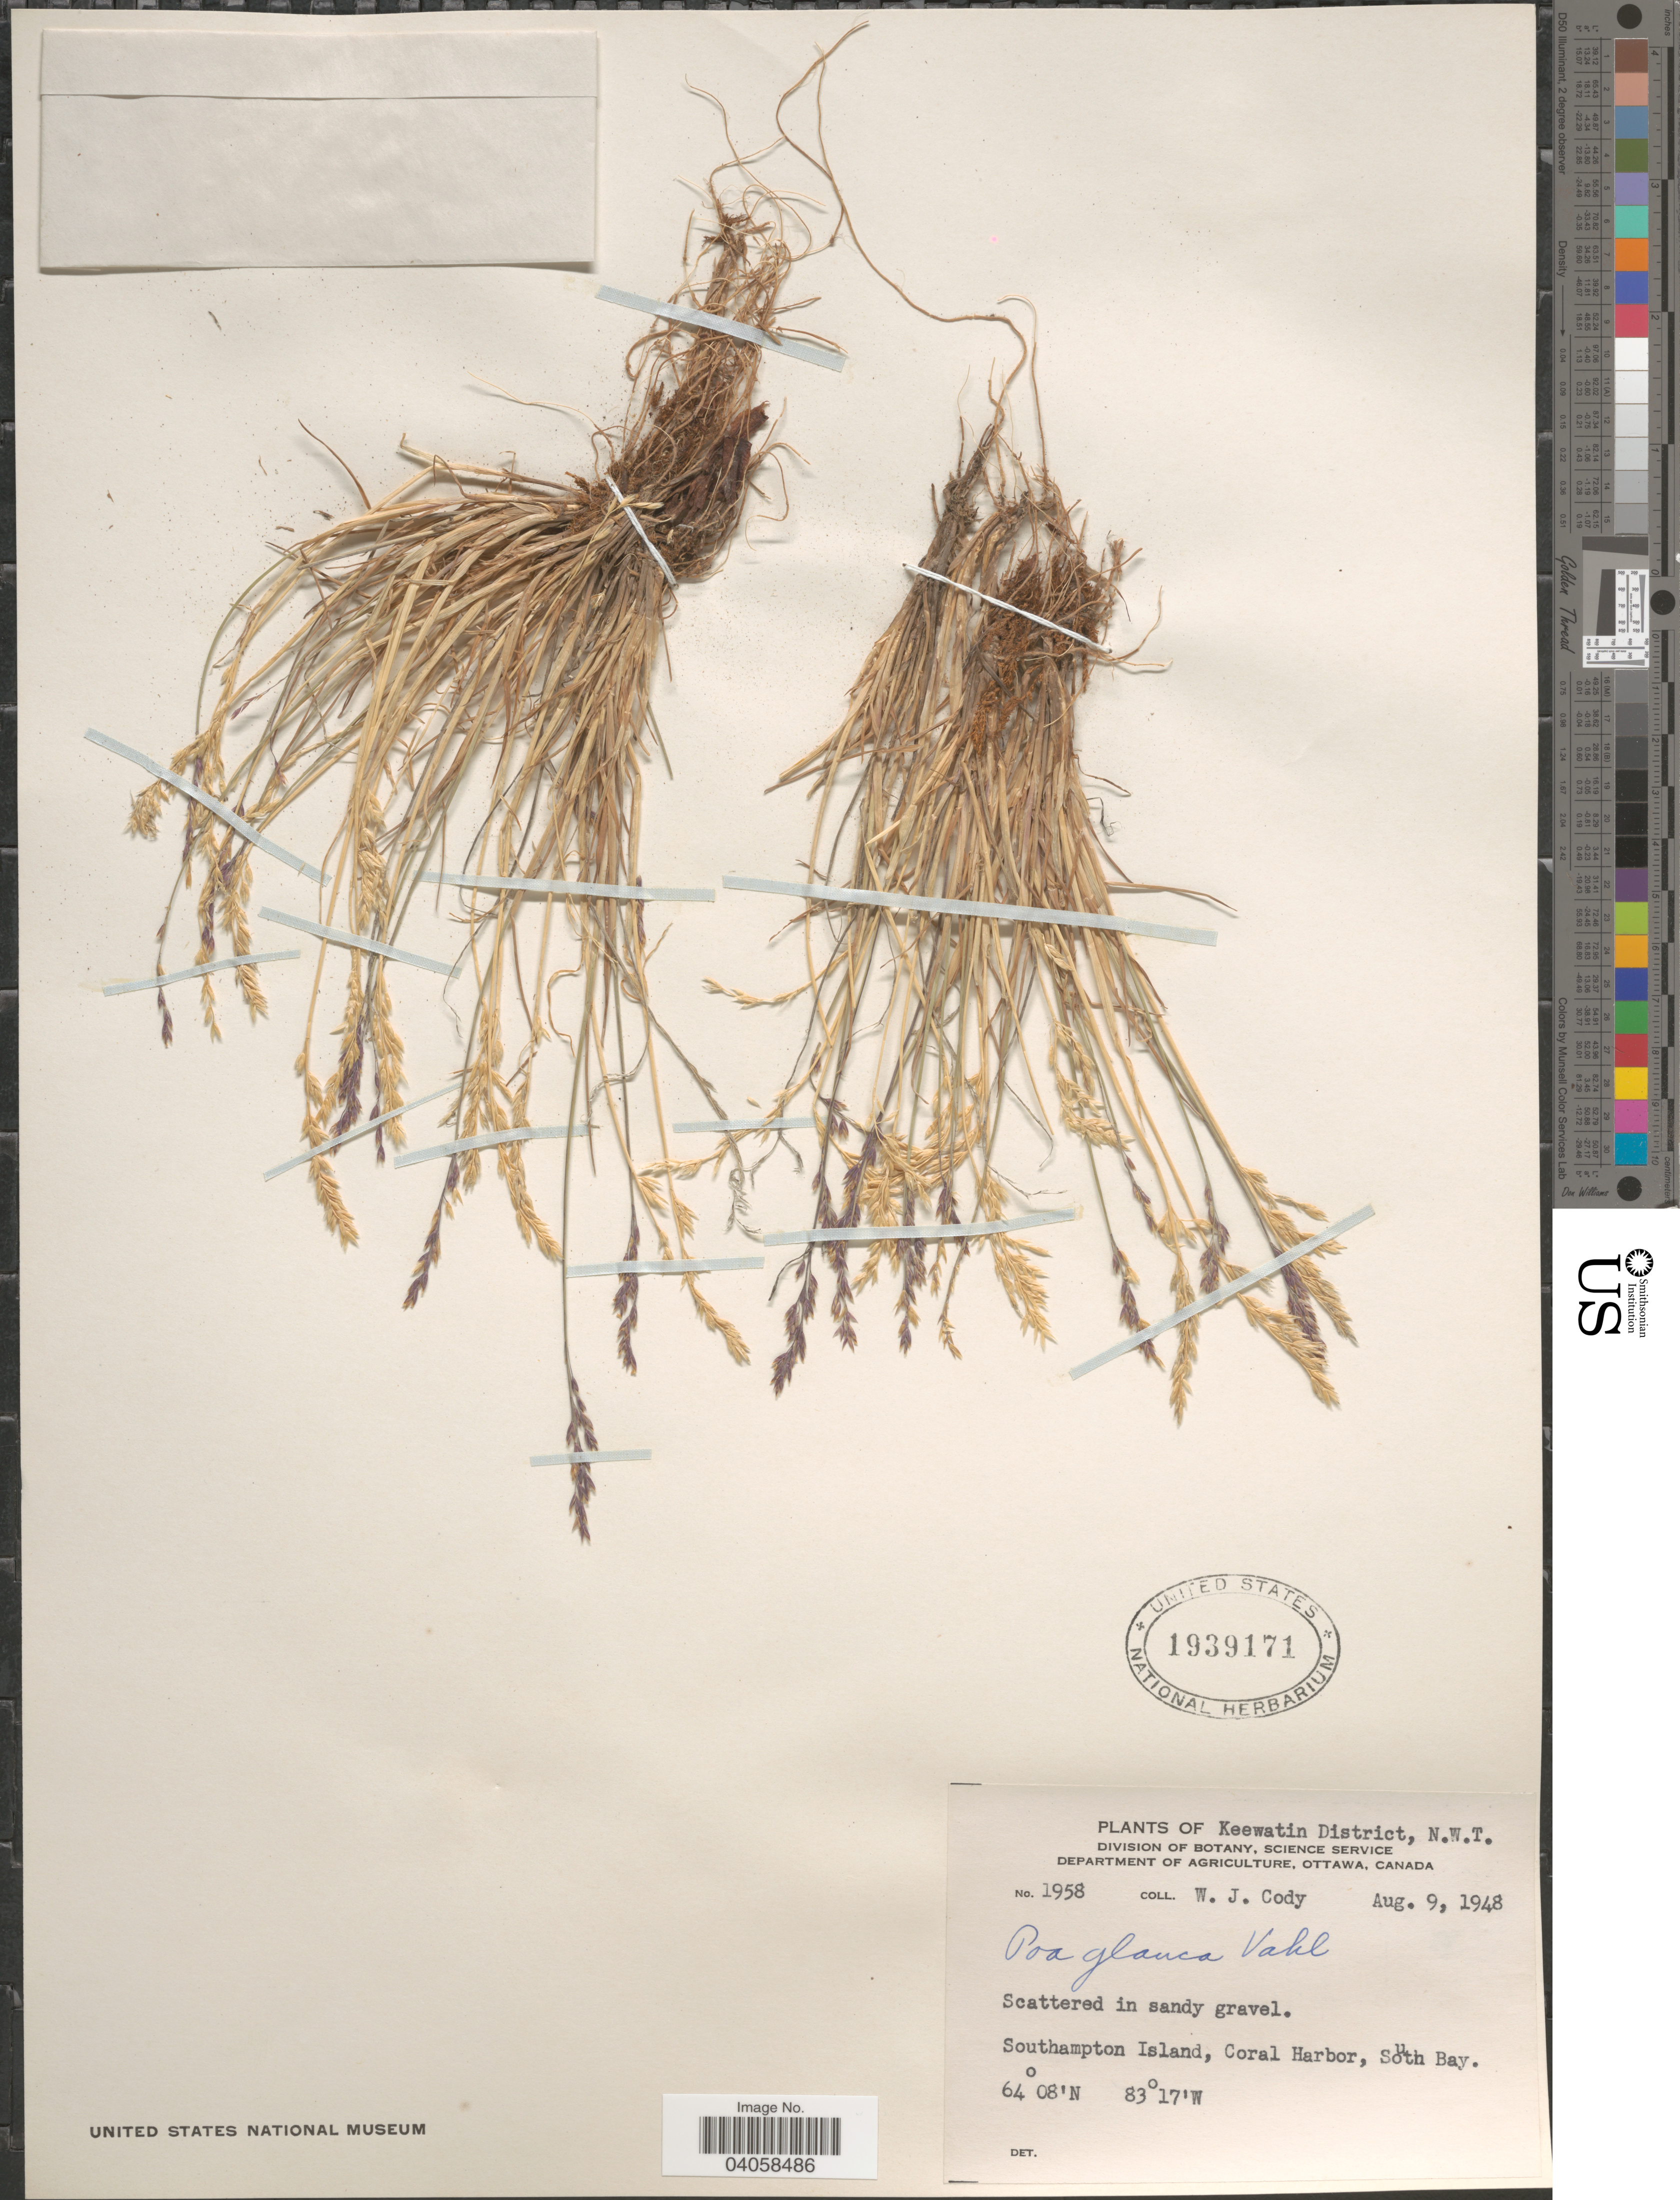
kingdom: Plantae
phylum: Tracheophyta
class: Liliopsida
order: Poales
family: Poaceae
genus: Poa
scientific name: Poa glauca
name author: Vahl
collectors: W. Cody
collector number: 1958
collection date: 1948-08-09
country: Canada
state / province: Northwest Territories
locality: Keewatin District. Southampton Island, Coral Harbor, South bay.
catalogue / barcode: US 1939171